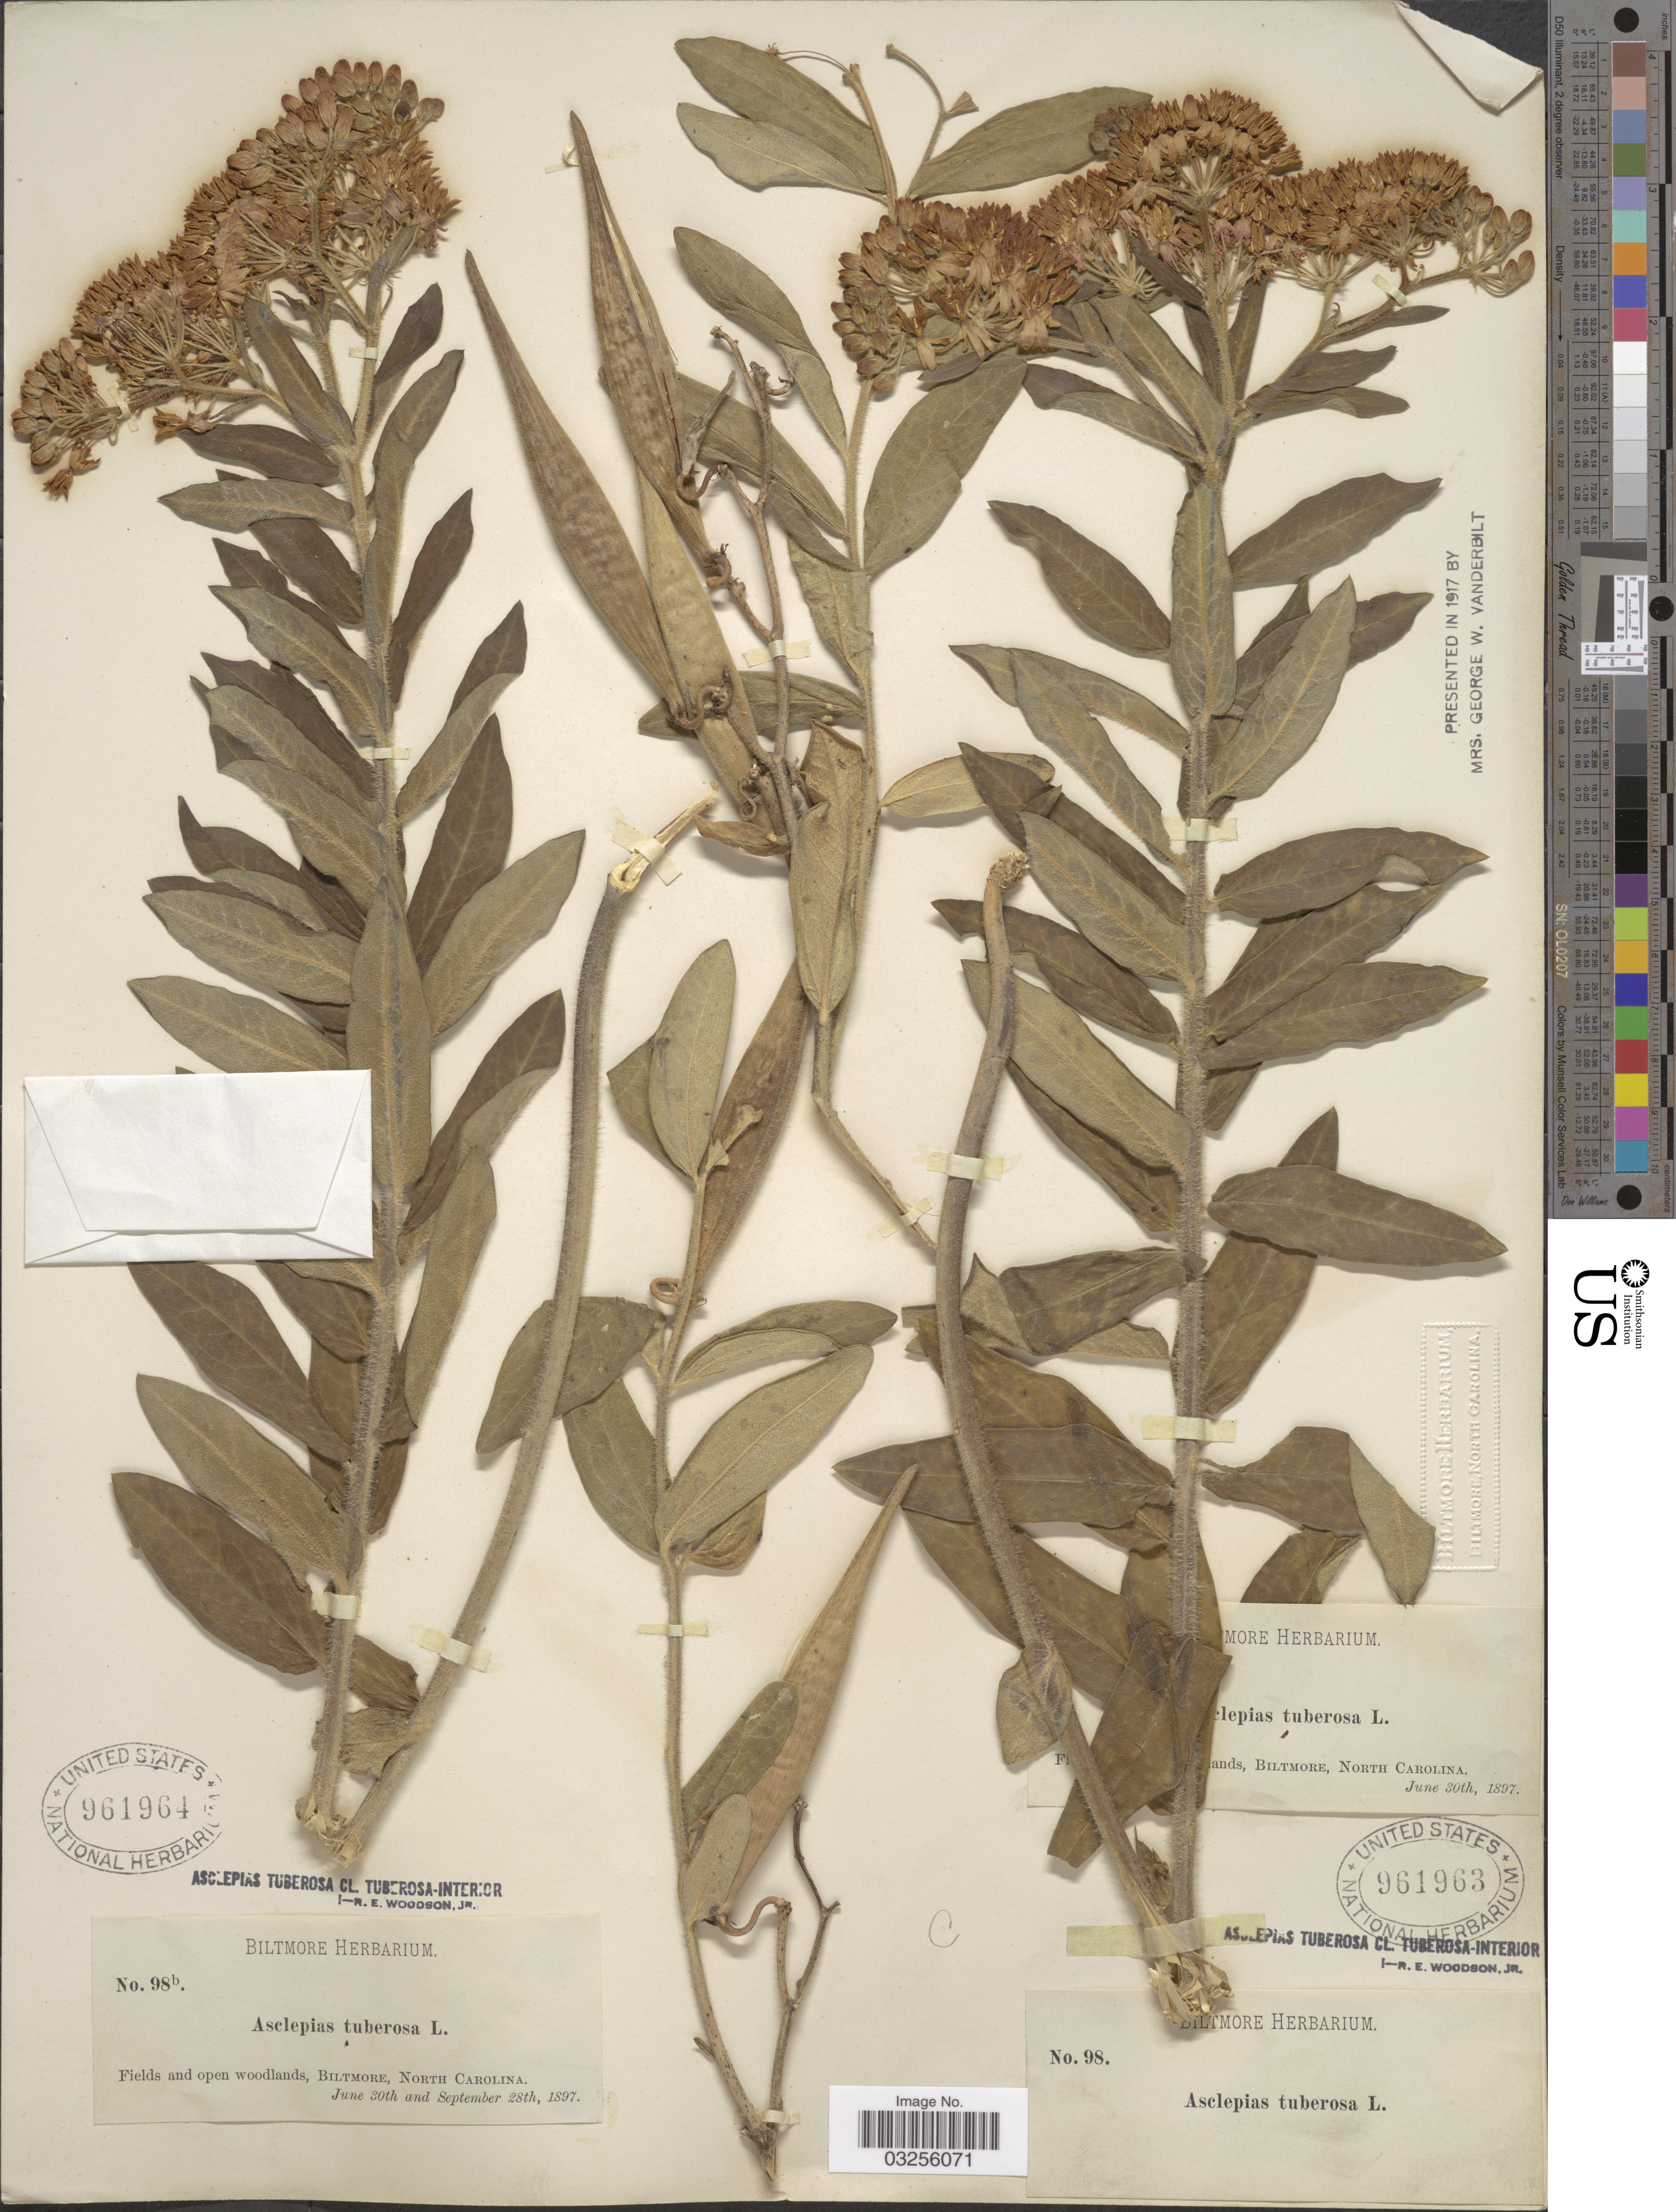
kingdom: Plantae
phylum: Tracheophyta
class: Magnoliopsida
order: Gentianales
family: Apocynaceae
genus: Asclepias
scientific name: Asclepias tuberosa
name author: L.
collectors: ex herb. Biltmore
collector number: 98b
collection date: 1897-06-30/1897-09-28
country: United States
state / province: North Carolina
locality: Fields and open woodlands, Biltmore.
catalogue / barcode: US 961964-2